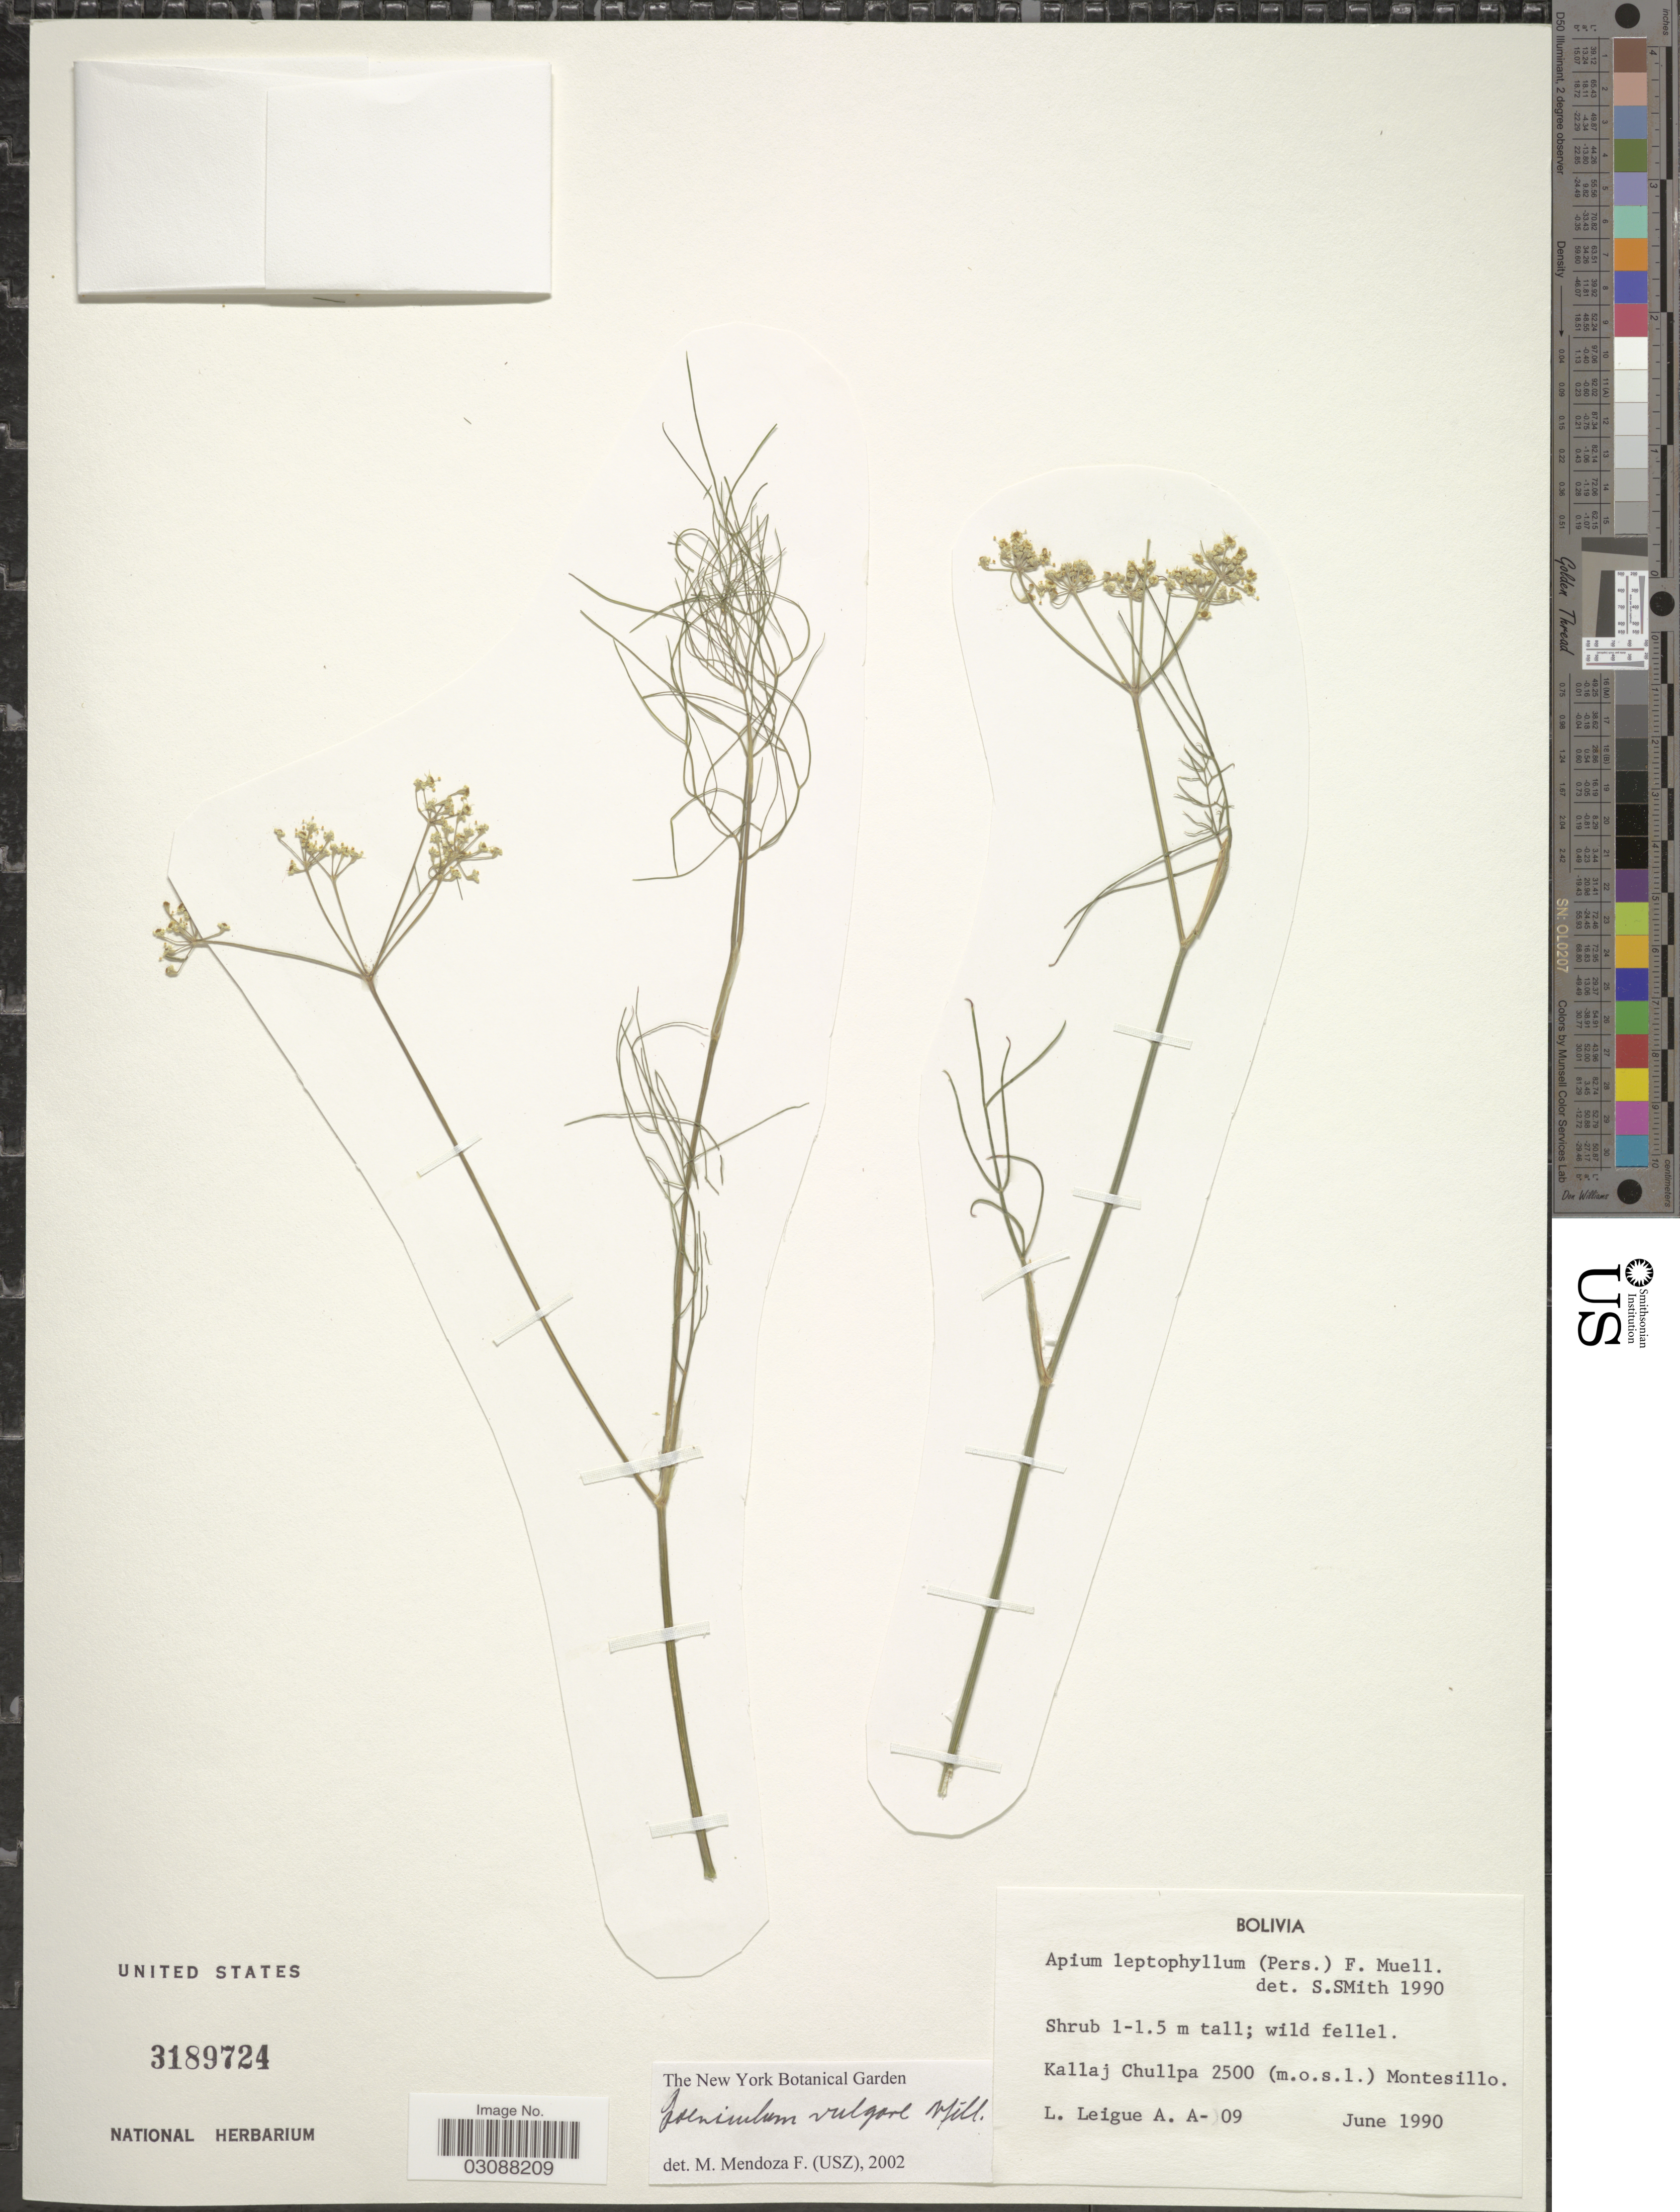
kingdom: Plantae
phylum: Tracheophyta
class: Magnoliopsida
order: Apiales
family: Apiaceae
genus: Foeniculum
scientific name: Foeniculum vulgare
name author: Mill.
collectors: L. Leigue A.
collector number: A-09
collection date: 1990-06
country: Bolivia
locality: Kallaj Chullpa, Montesillo.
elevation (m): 2500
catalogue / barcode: US 3189724